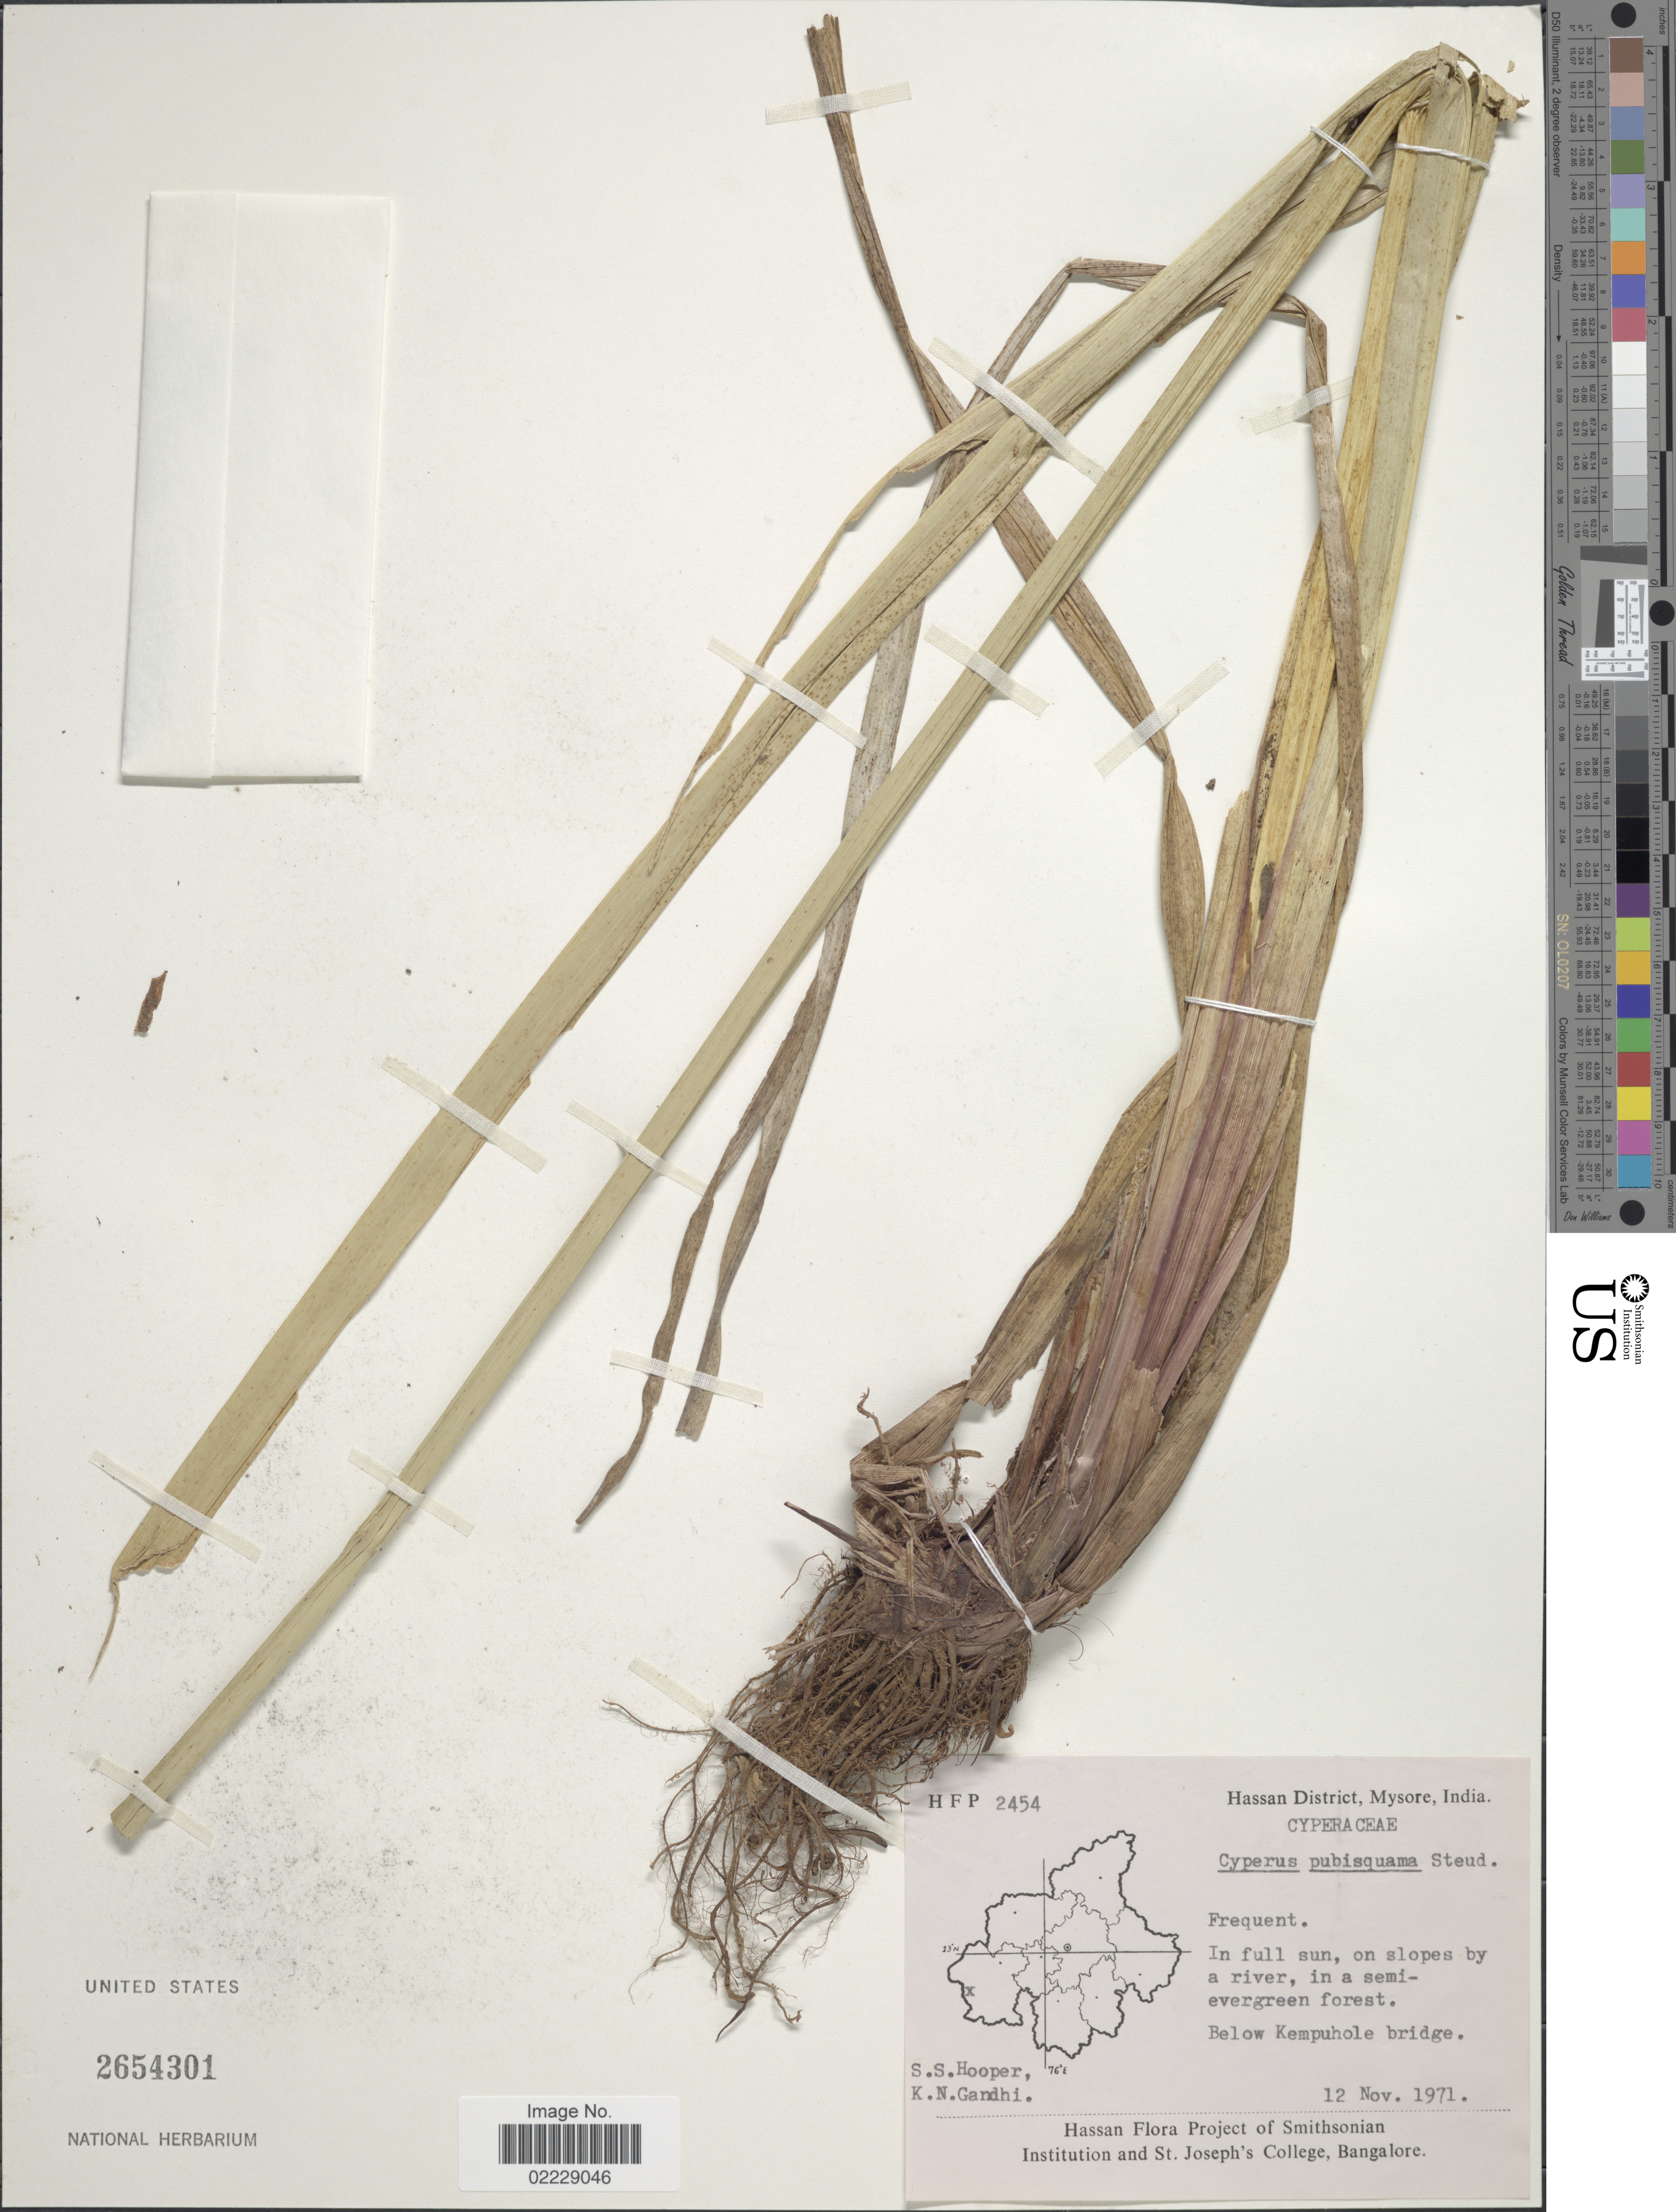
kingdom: Plantae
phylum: Tracheophyta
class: Liliopsida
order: Poales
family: Cyperaceae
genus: Cyperus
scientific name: Cyperus diffusus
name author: Vahl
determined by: Strong, Mark T., (BOT), Smithsonian Institution - National Museum of Natural History (UNITED STATES)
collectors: S. S. Hooper & K. N. Gandhi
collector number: HFP2454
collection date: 1971-11-12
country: India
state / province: Karnataka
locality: Hassan District, Mysore. Below Kempuhole bridge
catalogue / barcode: US 2654301